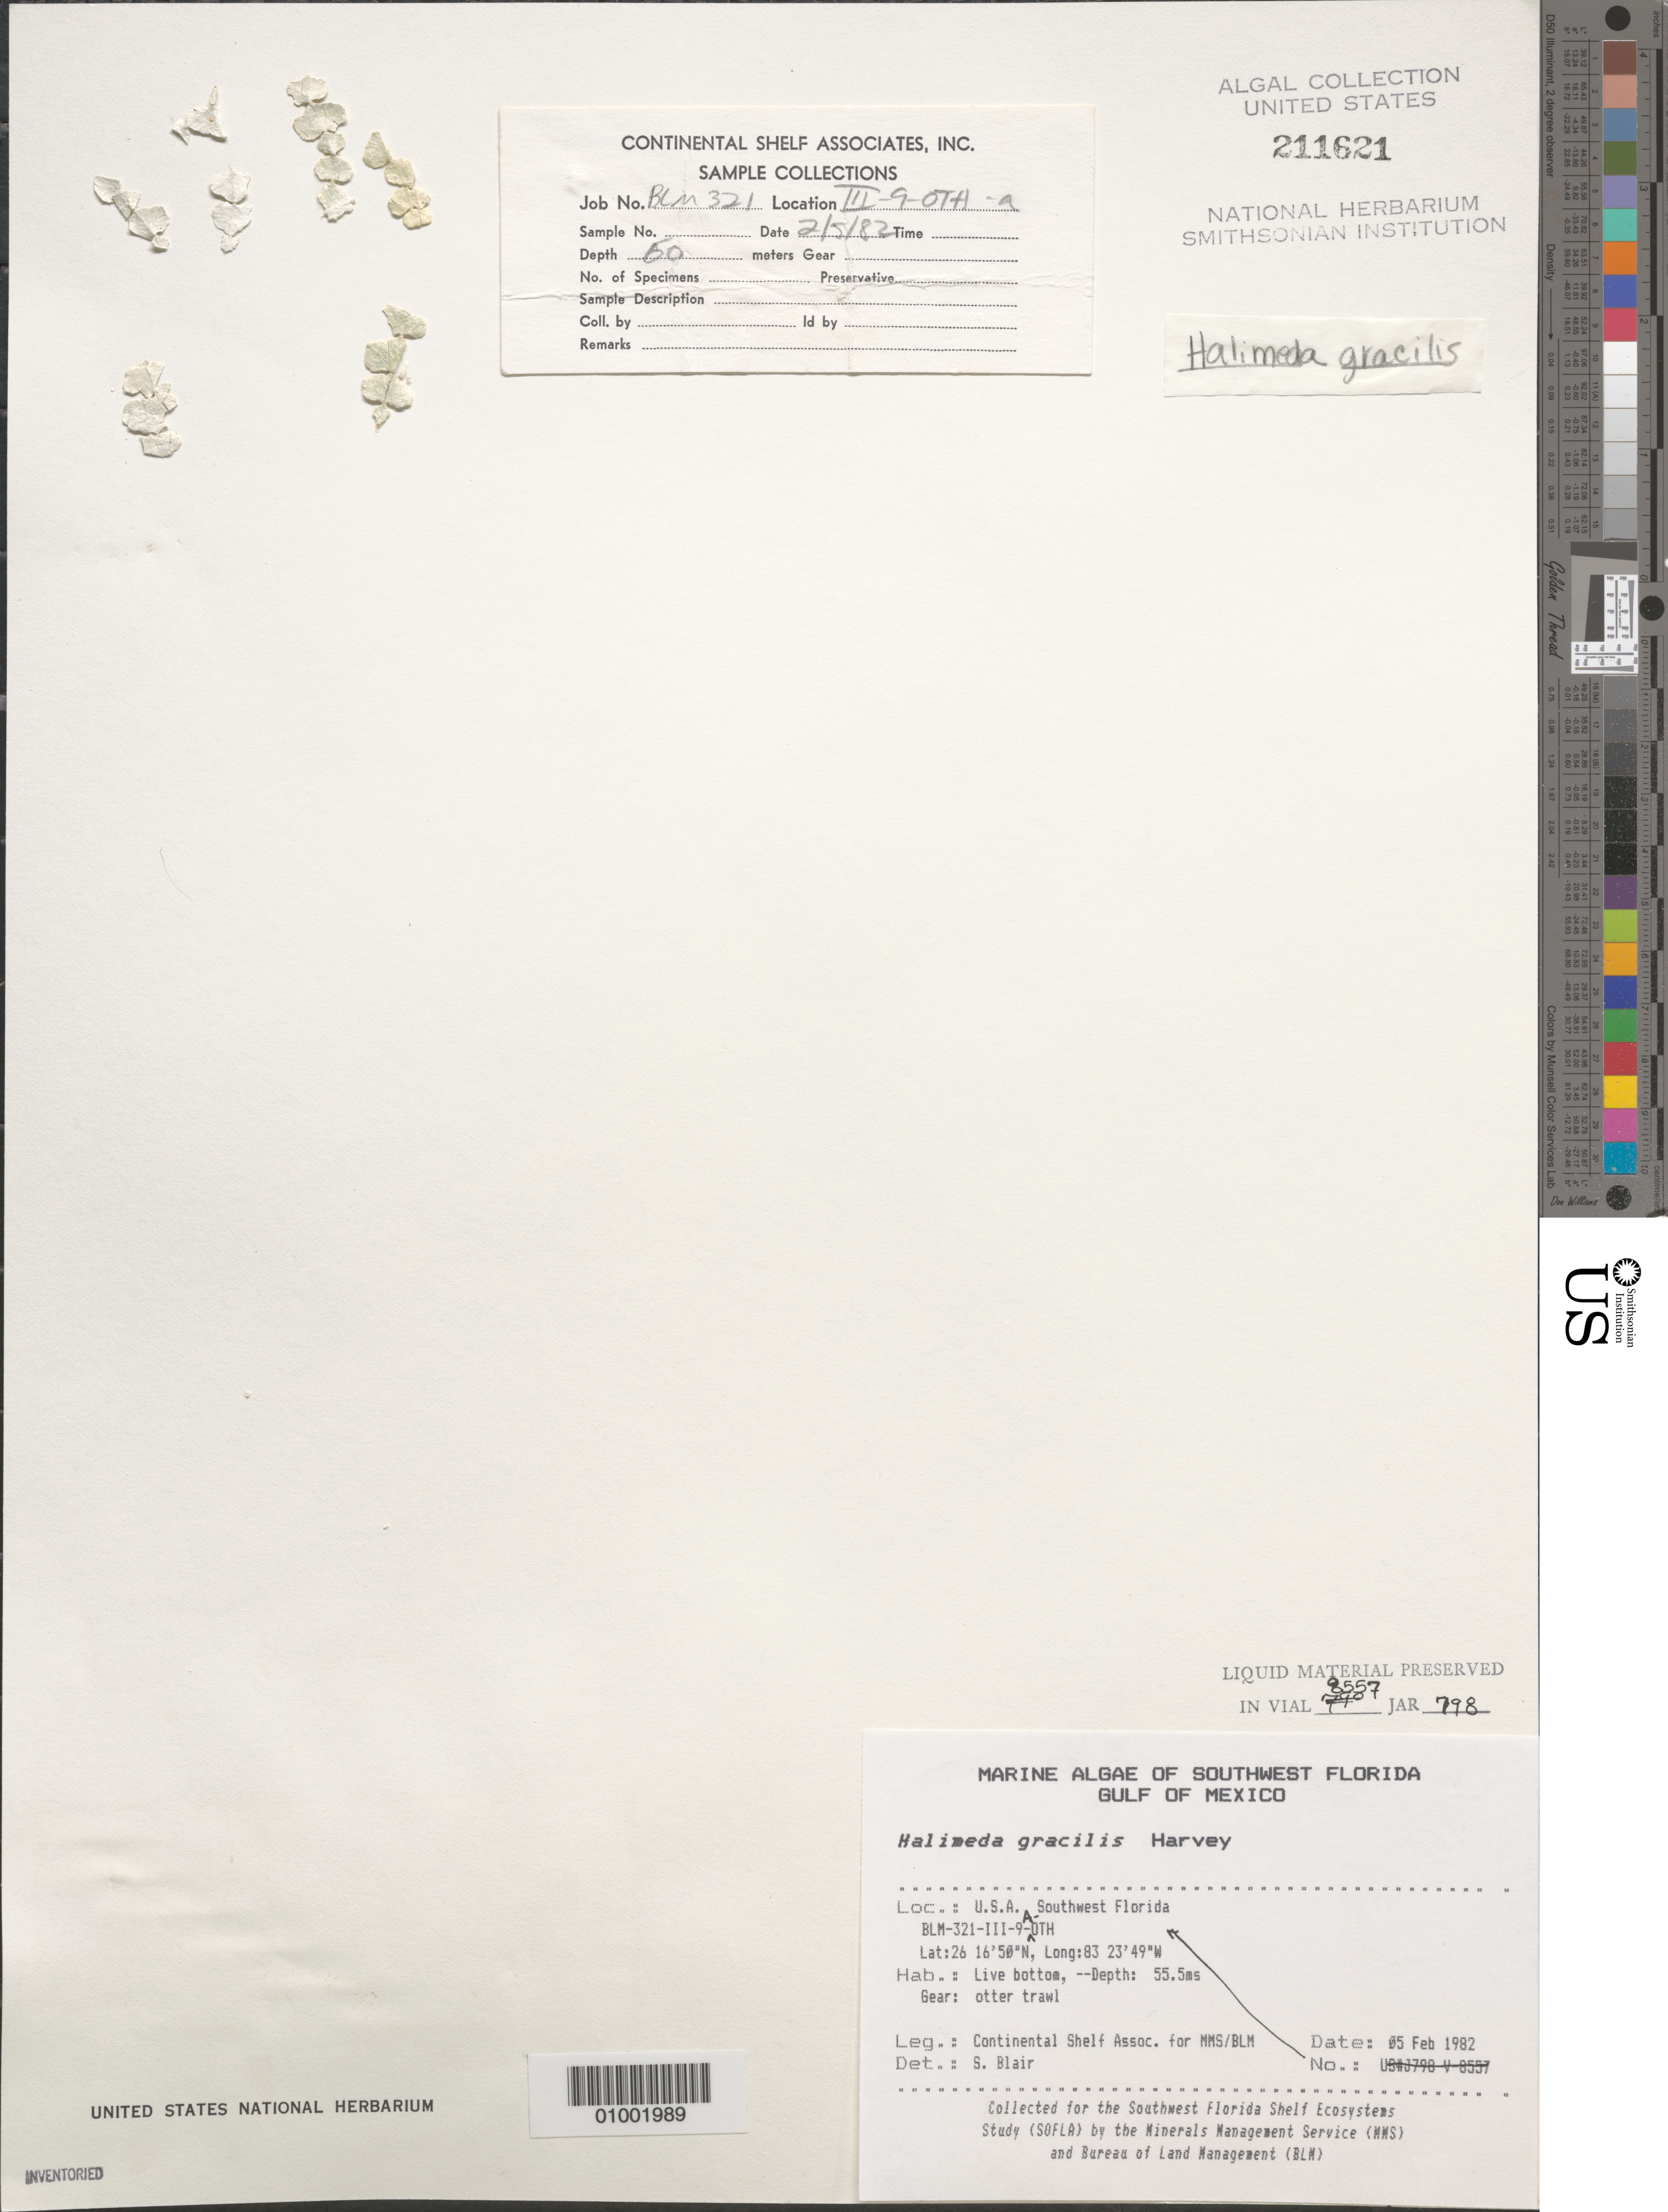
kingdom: Plantae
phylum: Chlorophyta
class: Ulvophyceae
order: Bryopsidales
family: Halimedaceae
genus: Halimeda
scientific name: Halimeda gracilis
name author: Harv. ex J. Agardh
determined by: Blair, S. M.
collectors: Continental Shelf Associates for the MMS/BLM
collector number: BLM-321-III-9-A-OTH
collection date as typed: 05 Feb 1982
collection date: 1982-02-05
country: United States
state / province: Florida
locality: Gulf of Mexico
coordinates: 26 16'50"N, 83 23'49"W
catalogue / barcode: US 211621